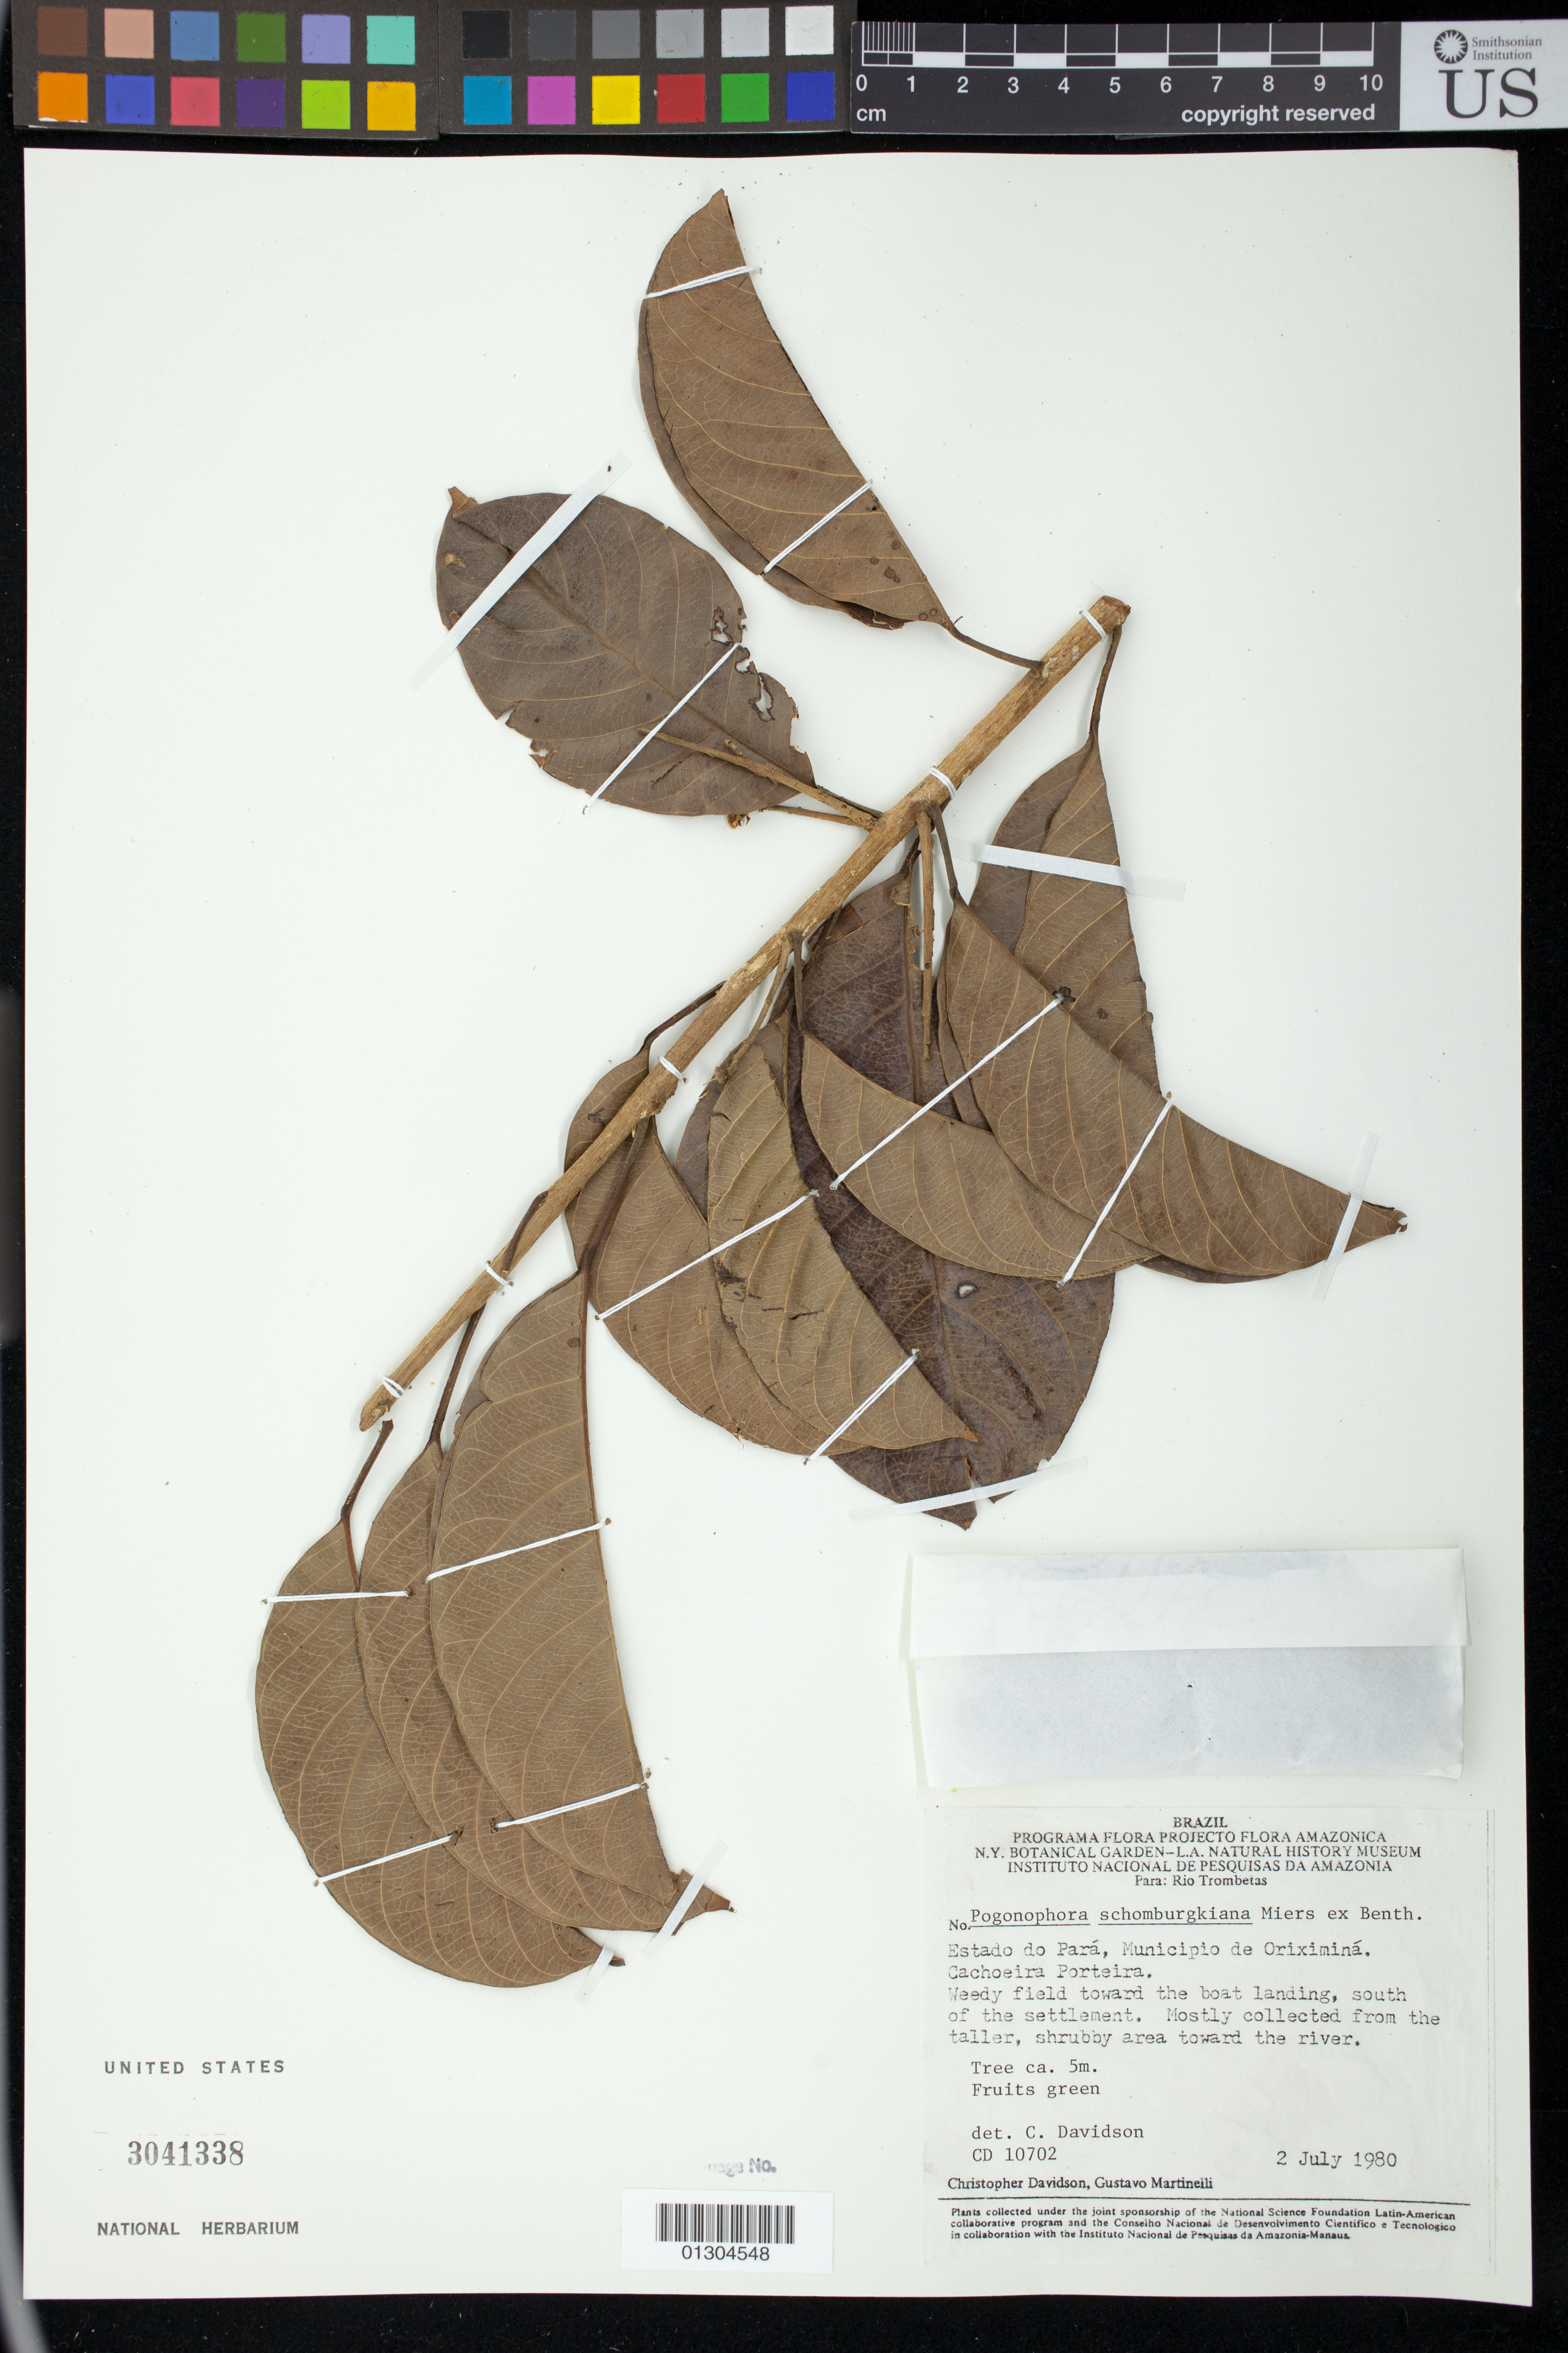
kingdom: Plantae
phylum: Tracheophyta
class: Magnoliopsida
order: Malpighiales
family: Peraceae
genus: Pogonophora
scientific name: Pogonophora schomburgkiana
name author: Miers ex Benth.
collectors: C. Davidson & G. Martinelli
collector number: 10702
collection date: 1980-07-02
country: Brazil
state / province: Pará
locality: Municipio de Oriximiná, Cachoeira Porteira. Weedy field toward the boat landing, south of the settlement toward river.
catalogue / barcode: US 3041338